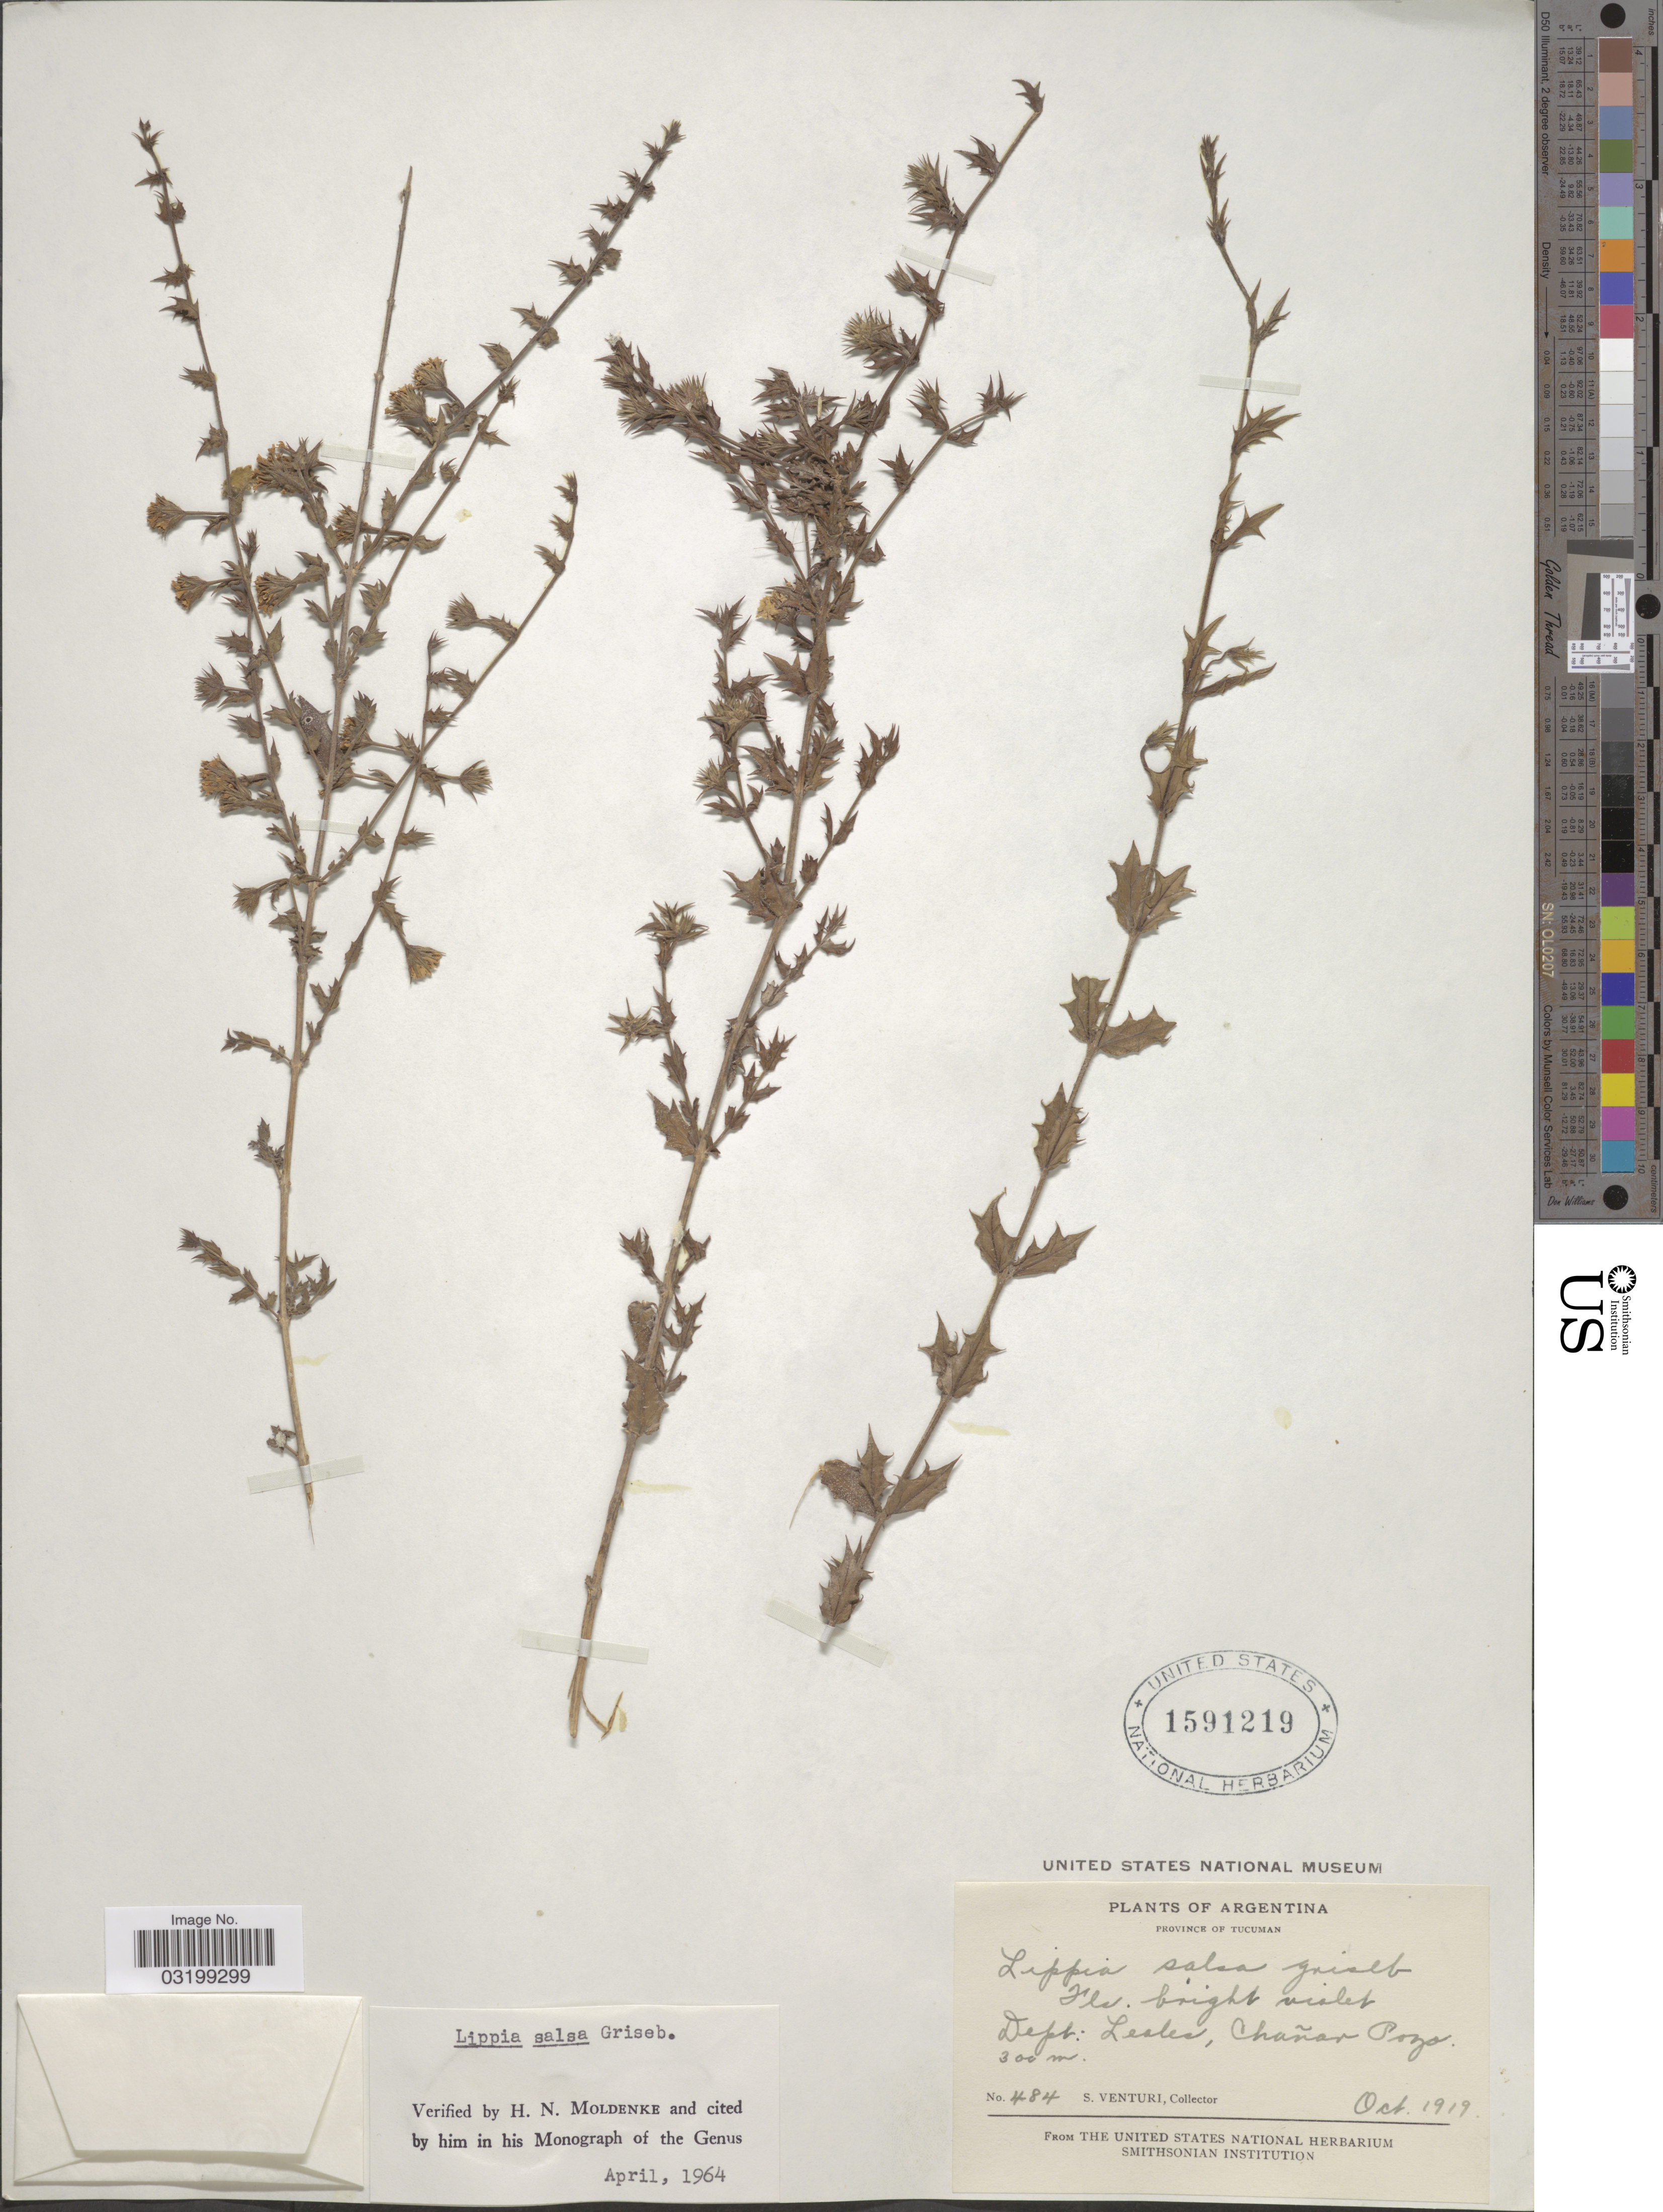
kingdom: Plantae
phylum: Tracheophyta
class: Magnoliopsida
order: Lamiales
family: Verbenaceae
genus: Lippia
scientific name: Lippia salsa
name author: Griseb.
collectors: S. Venturi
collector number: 484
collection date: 1919-10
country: Argentina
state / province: Tucuman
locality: Dept: Leales, Chañar Pozo.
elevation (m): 300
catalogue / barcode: US 1591219